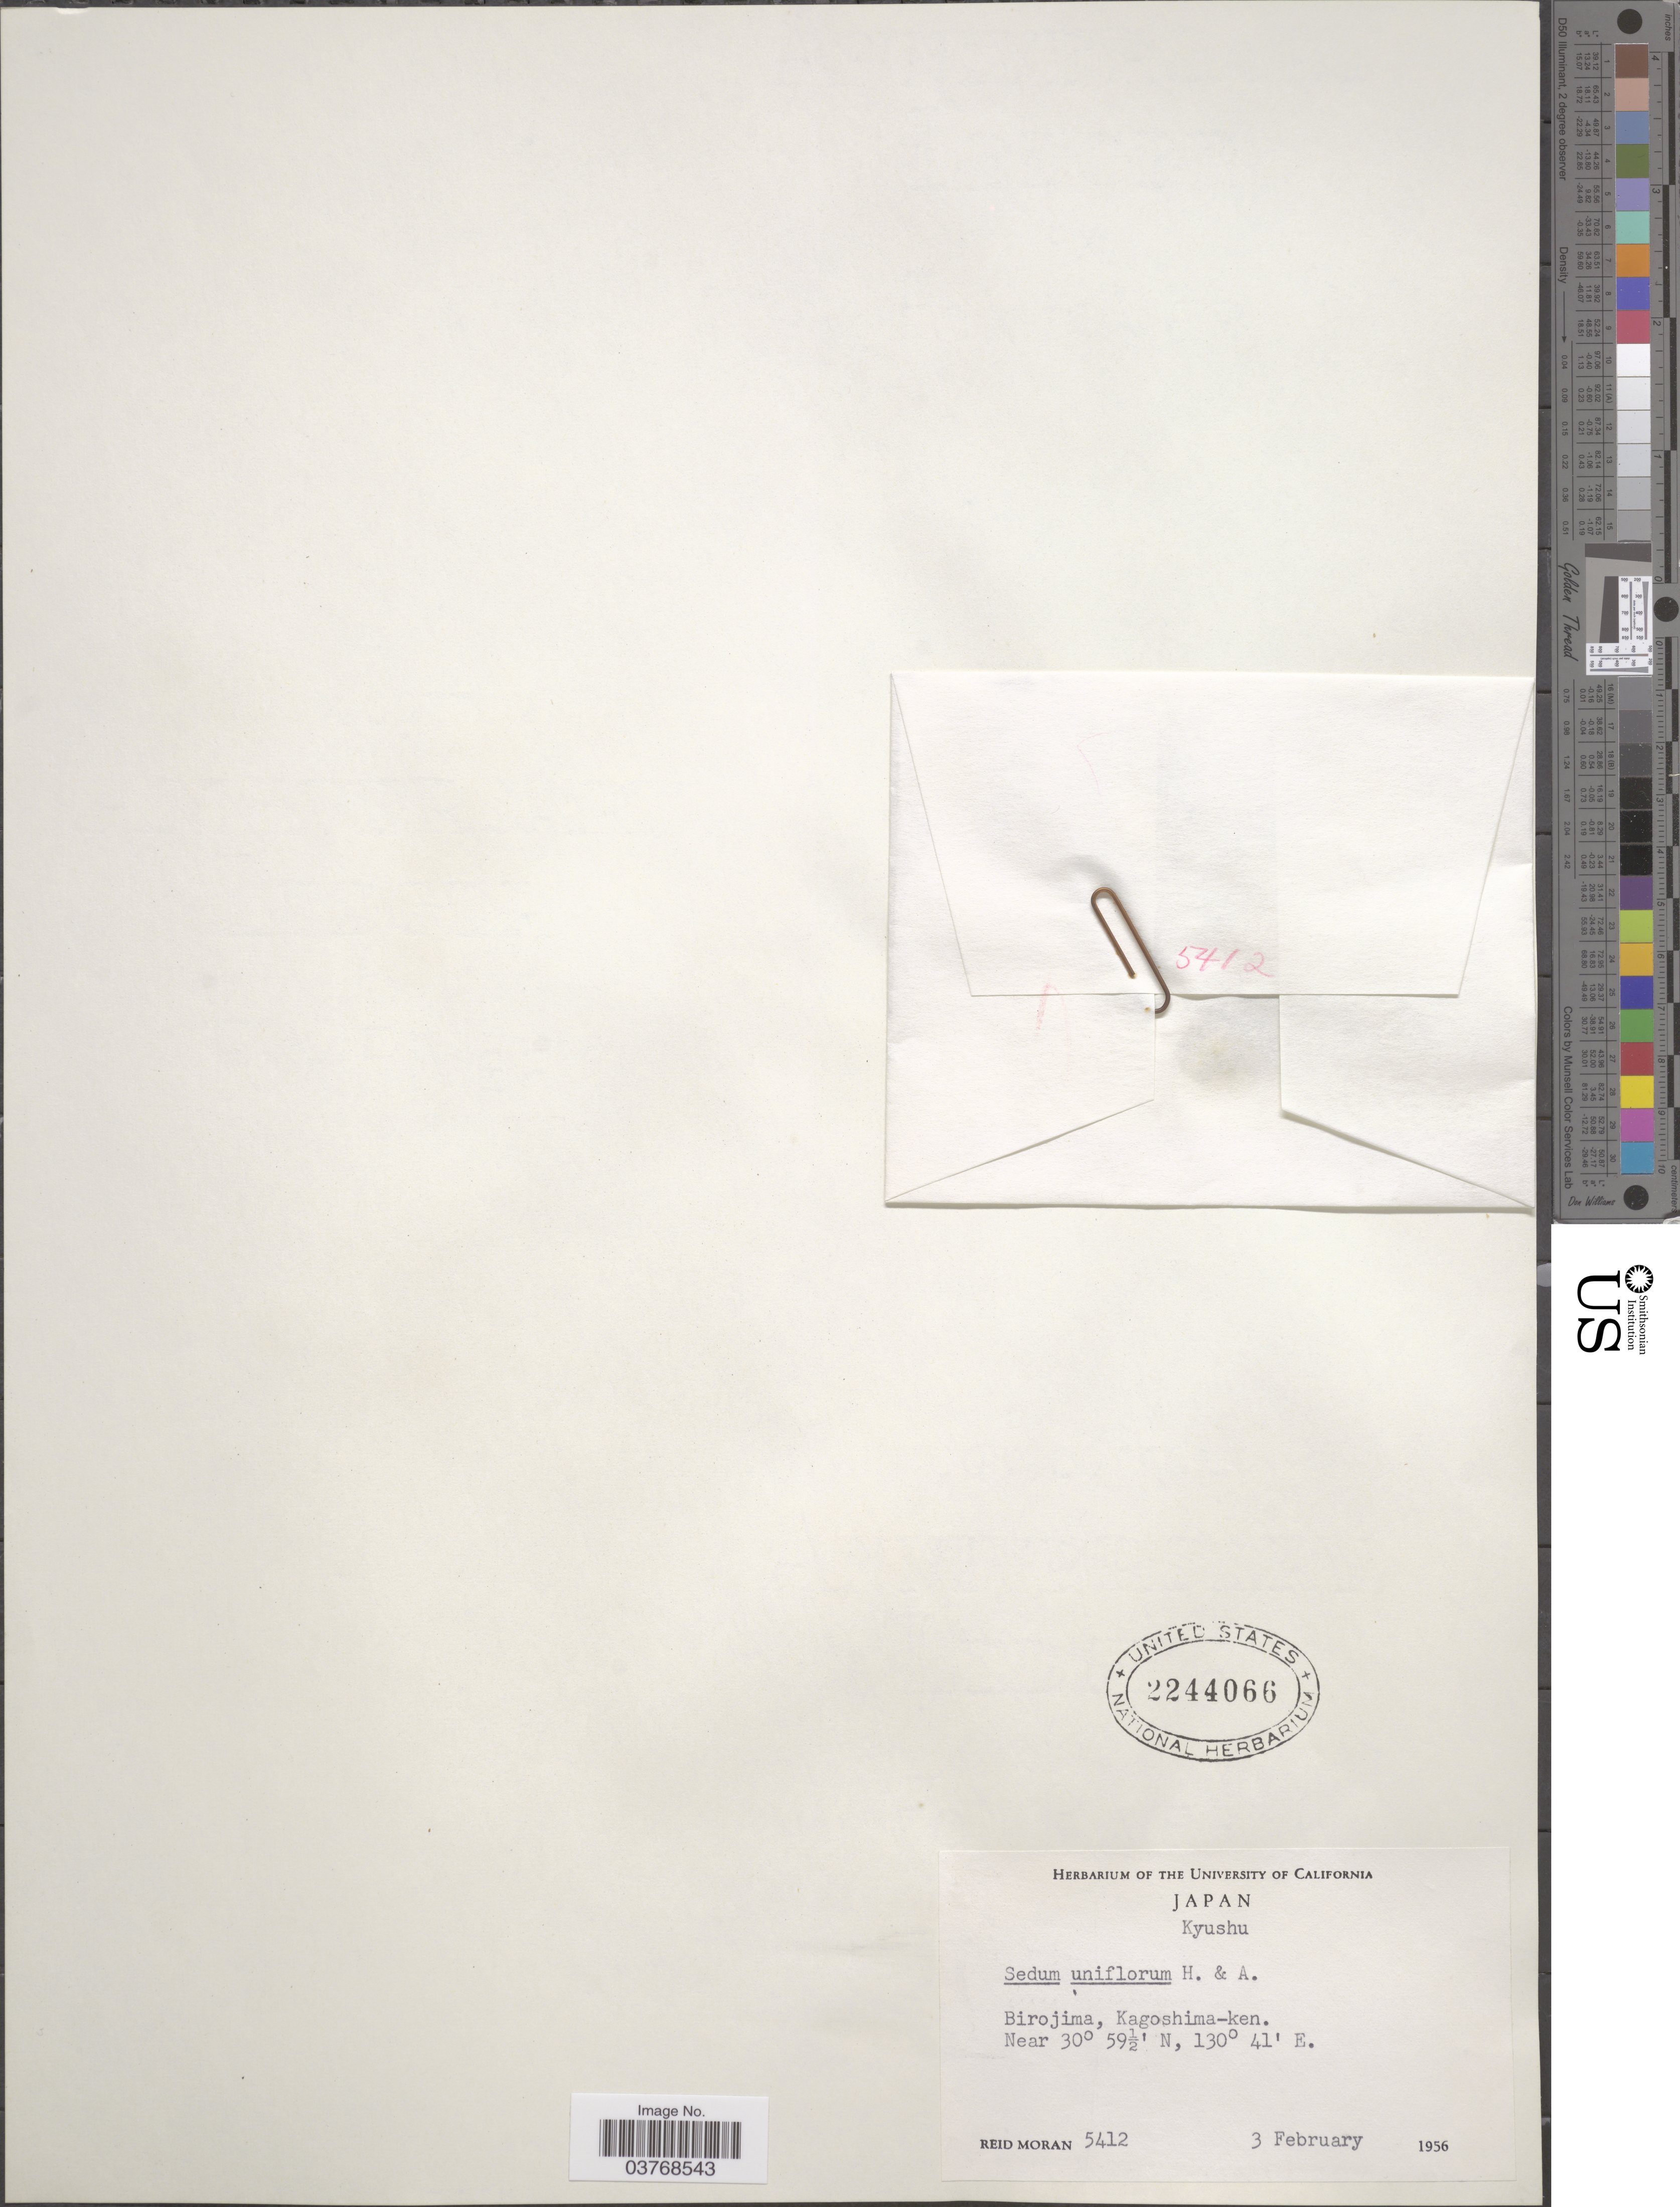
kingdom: Plantae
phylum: Tracheophyta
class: Magnoliopsida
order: Saxifragales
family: Crassulaceae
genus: Sedum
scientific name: Sedum uniflorum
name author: Hook. & Arn.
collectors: R. Moran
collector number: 5412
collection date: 1956-02-03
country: Japan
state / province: Kagosima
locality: Kyushu. Birojima, Kagoshima-ken.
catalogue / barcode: US 2244066